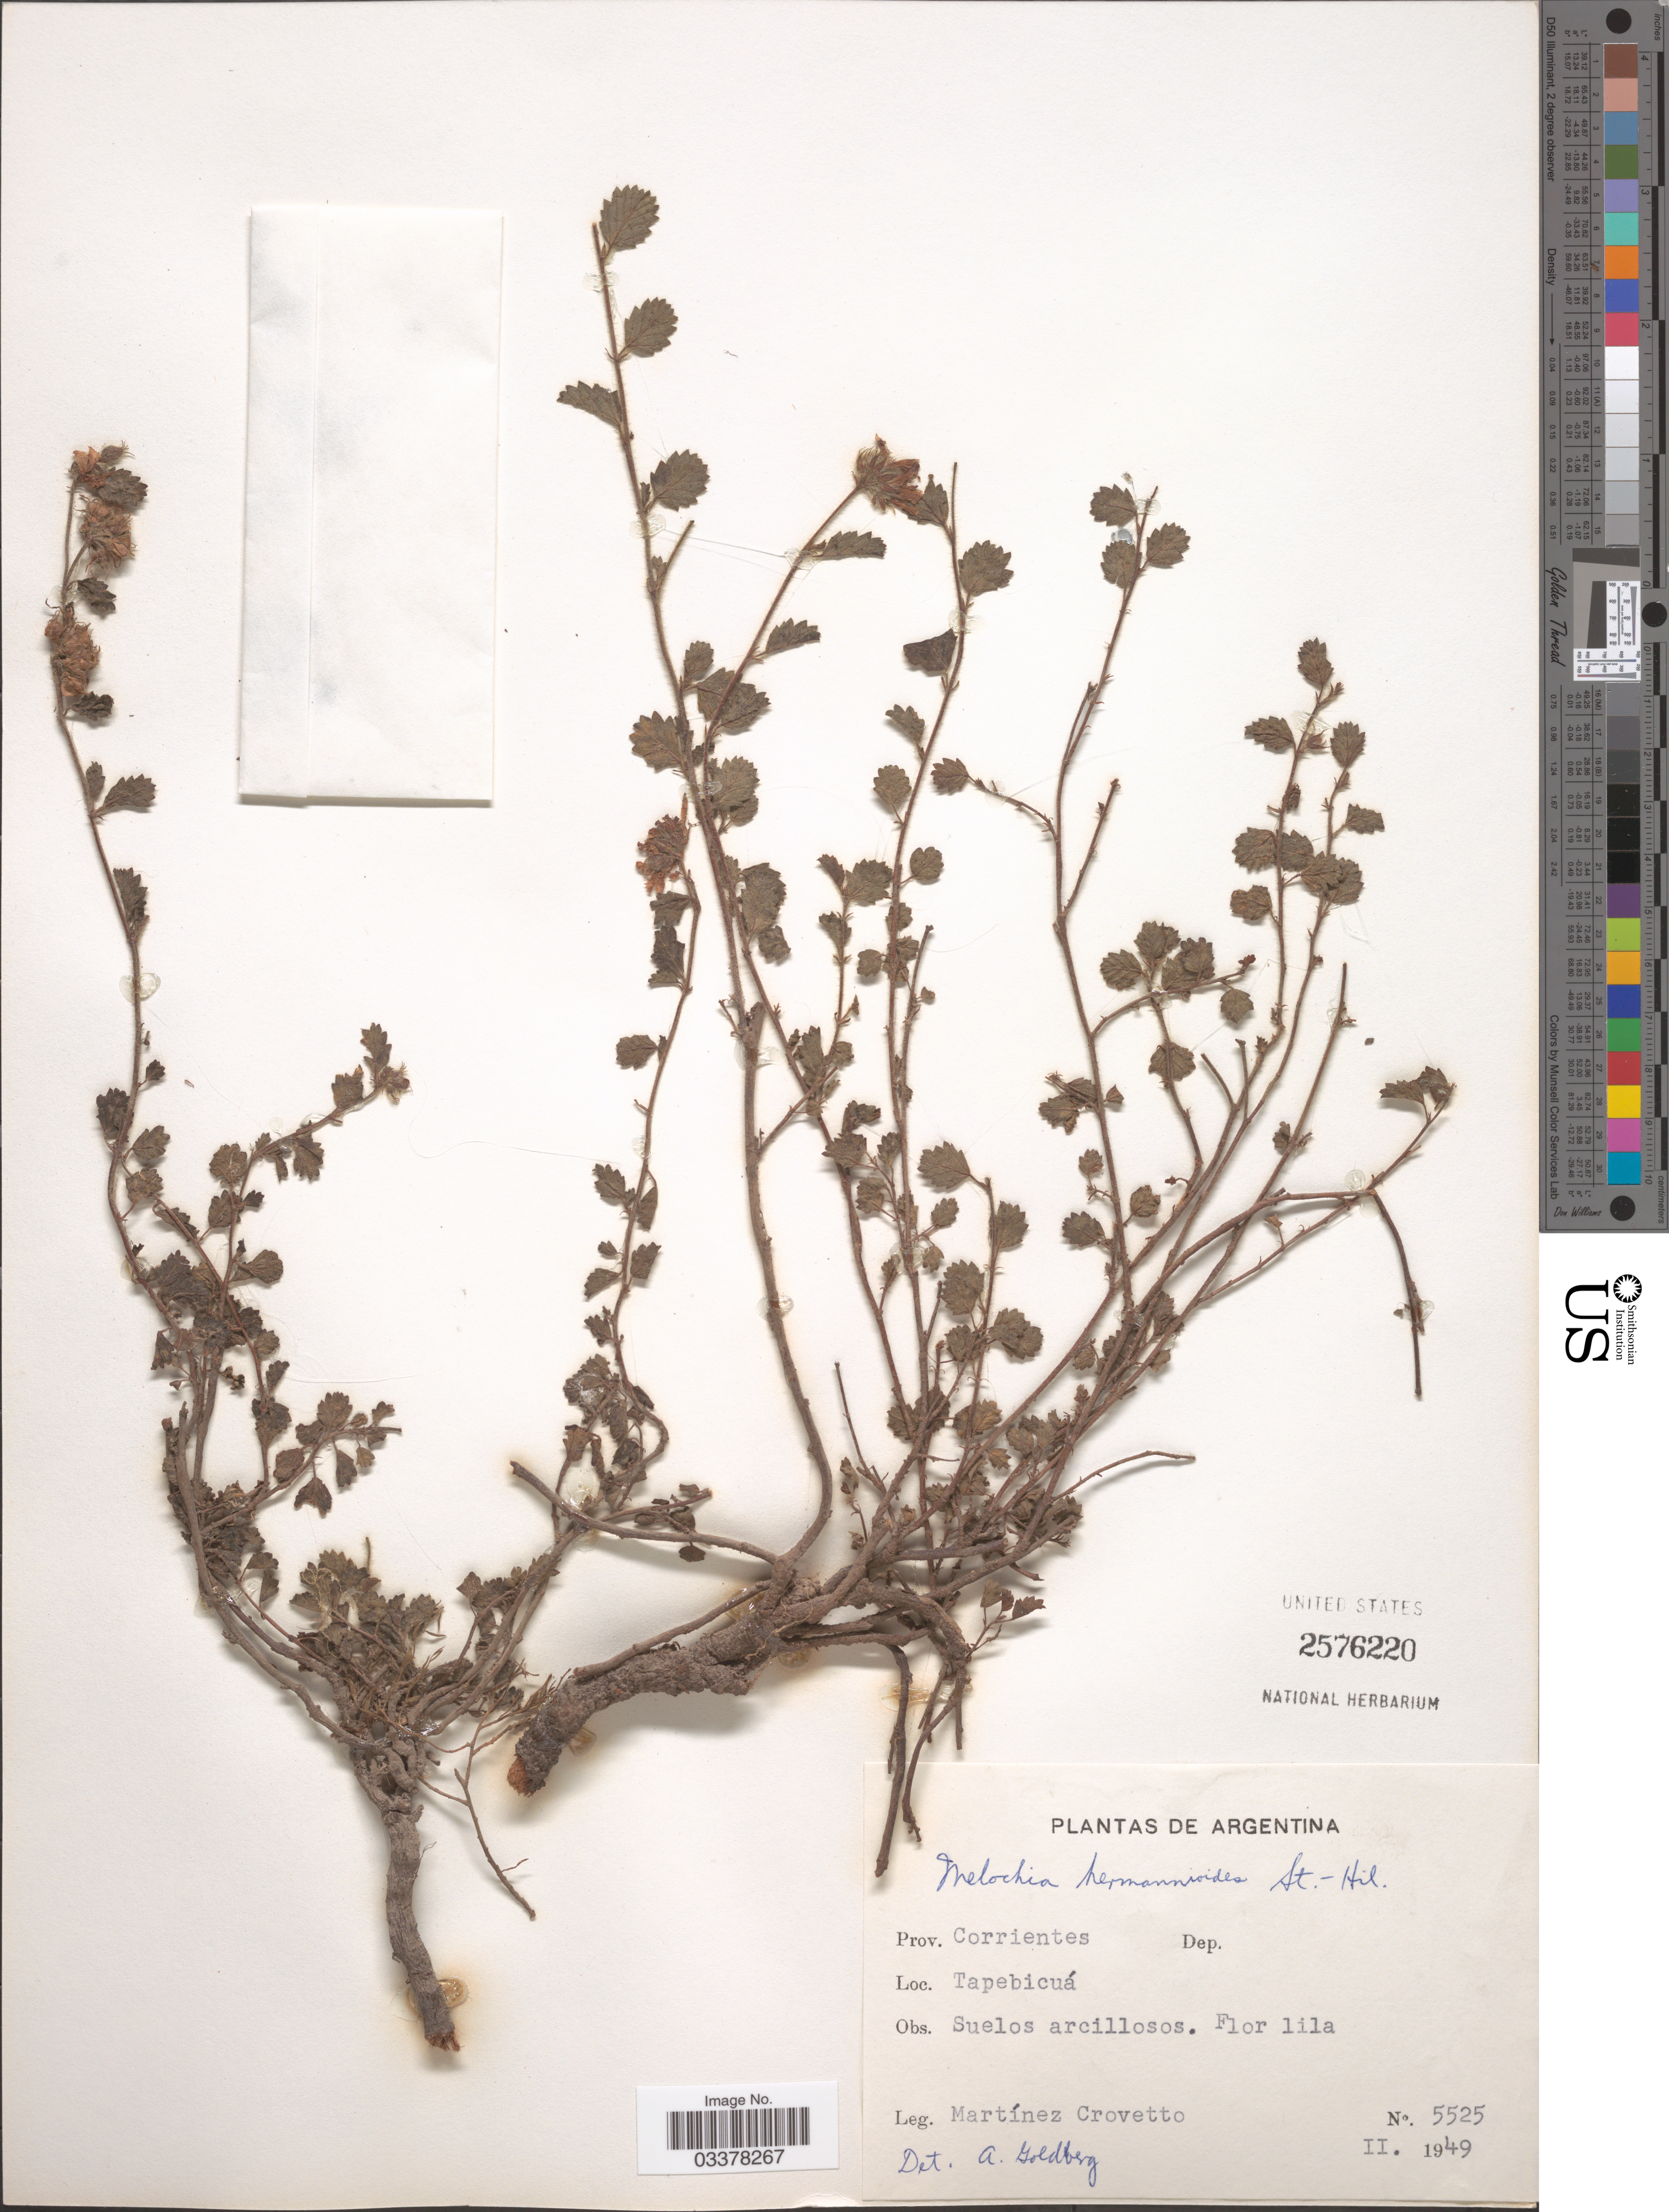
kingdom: Plantae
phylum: Tracheophyta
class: Magnoliopsida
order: Malvales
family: Malvaceae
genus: Melochia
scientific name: Melochia hermannioides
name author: A. St.-Hil.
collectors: M. Crovetto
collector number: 5525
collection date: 1949-02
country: Argentina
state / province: Corrientes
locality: Tapebicuá.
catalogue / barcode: US 2576220